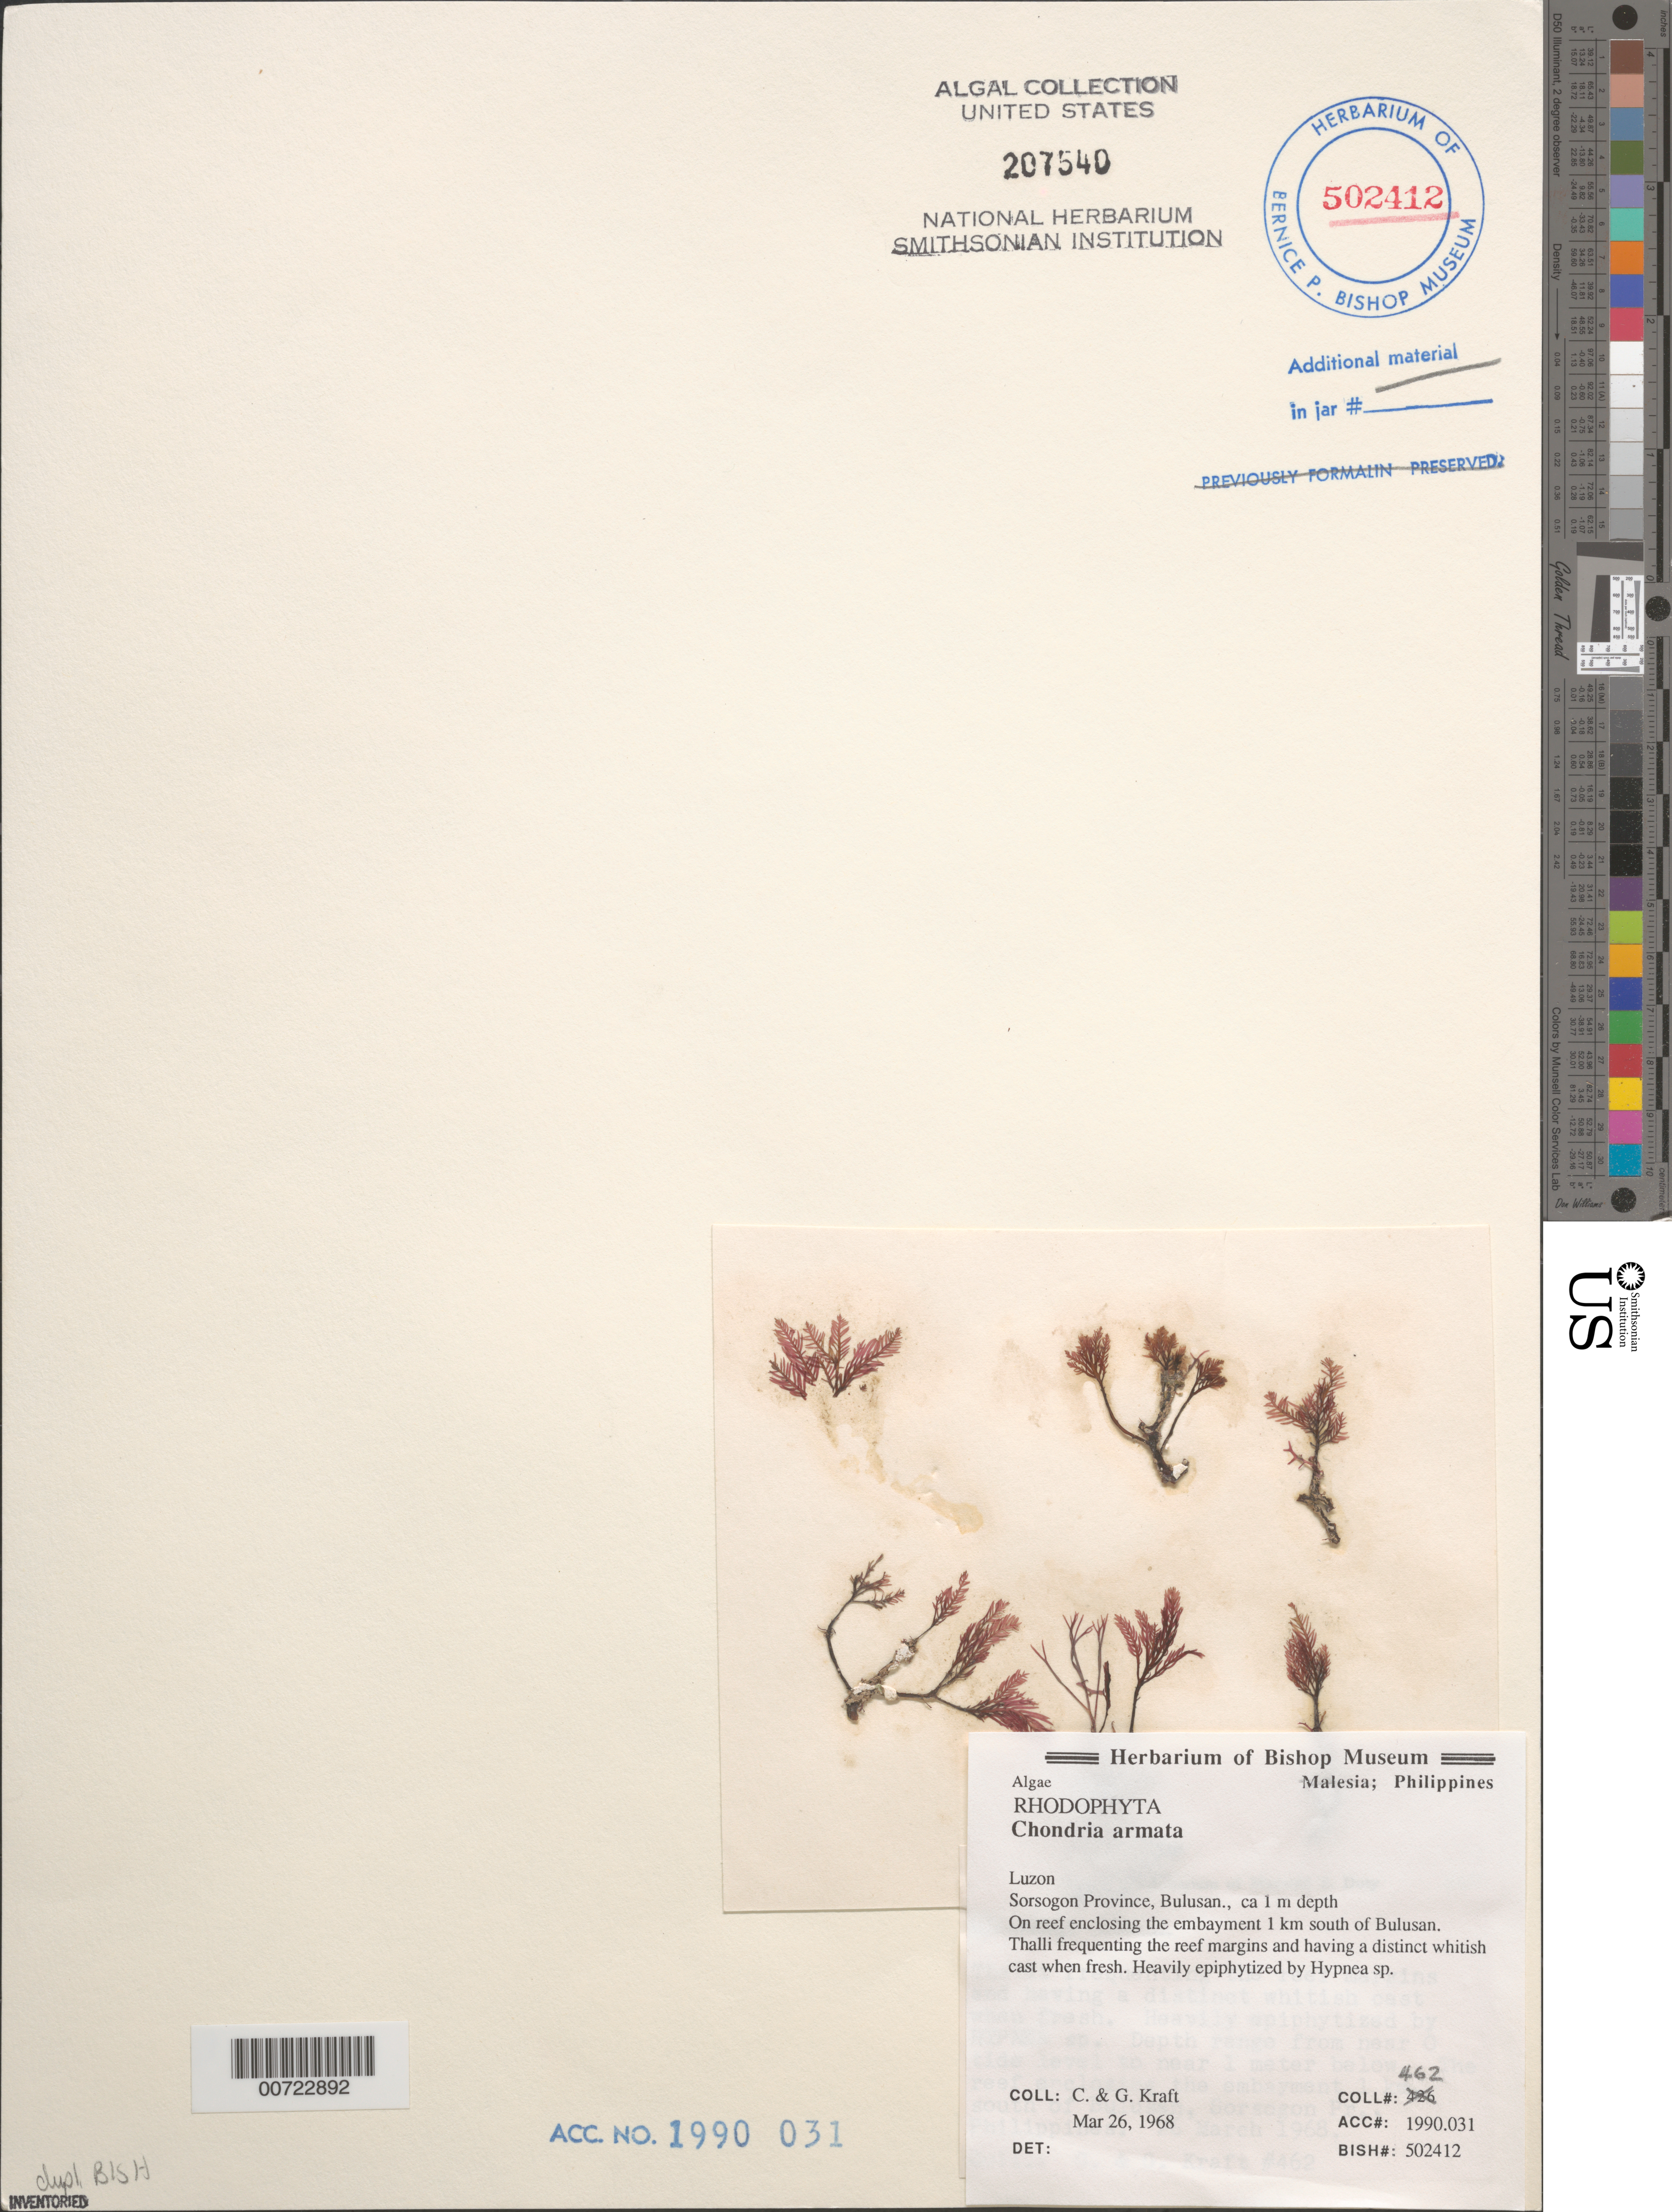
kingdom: Plantae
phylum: Rhodophyta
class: Florideophyceae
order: Ceramiales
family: Rhodomelaceae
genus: Chondria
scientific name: Chondria armata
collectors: C. Kraft & G. T. Kraft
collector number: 462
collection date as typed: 26 Mar 1968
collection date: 1968-03-26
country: Philippines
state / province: Bicol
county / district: Sorsogon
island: Luzon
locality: Reef 1 km south of Bulusan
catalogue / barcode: US 207540